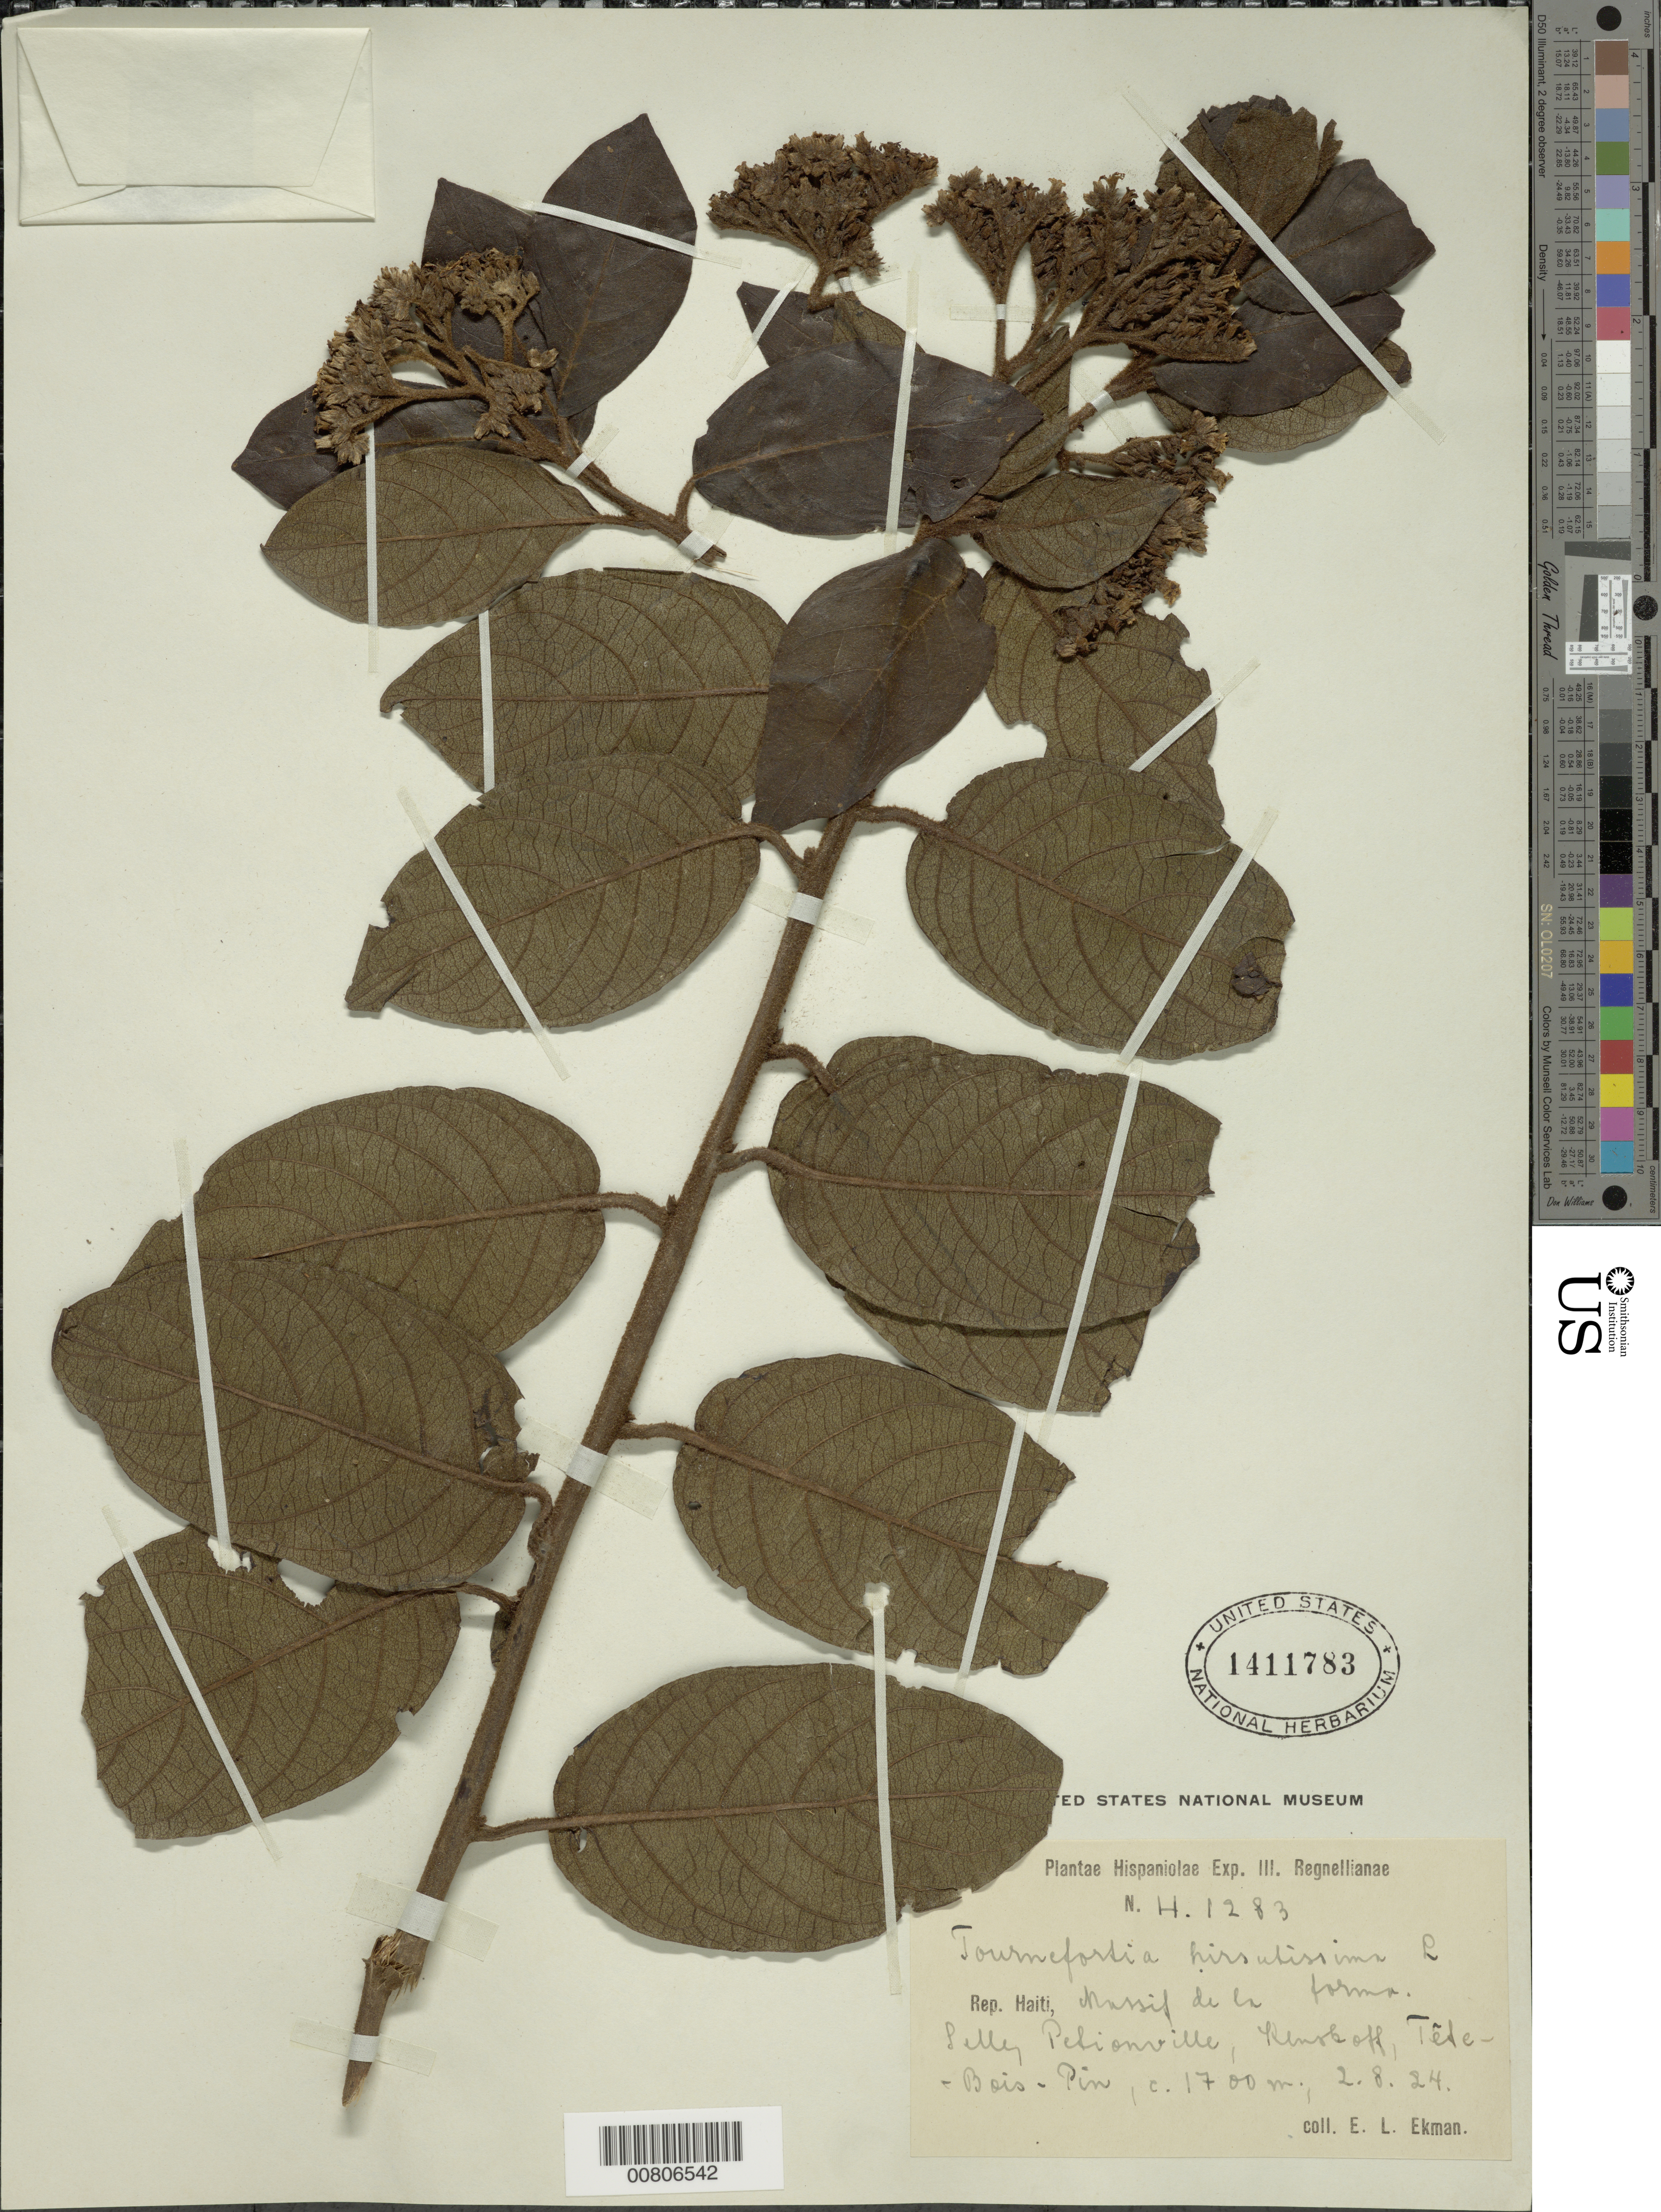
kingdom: Plantae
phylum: Tracheophyta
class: Magnoliopsida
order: Boraginales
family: Heliotropiaceae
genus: Tournefortia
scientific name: Tournefortia hirsutissima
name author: L.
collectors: E. L. Ekman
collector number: H 1283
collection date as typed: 02 Aug 1924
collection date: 1924-08-02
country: Haiti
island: Hispaniola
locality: Massif de la Selle, Pétionville, Kenskoff, Tête-Bois-Pin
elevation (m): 1700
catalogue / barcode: US 1411783